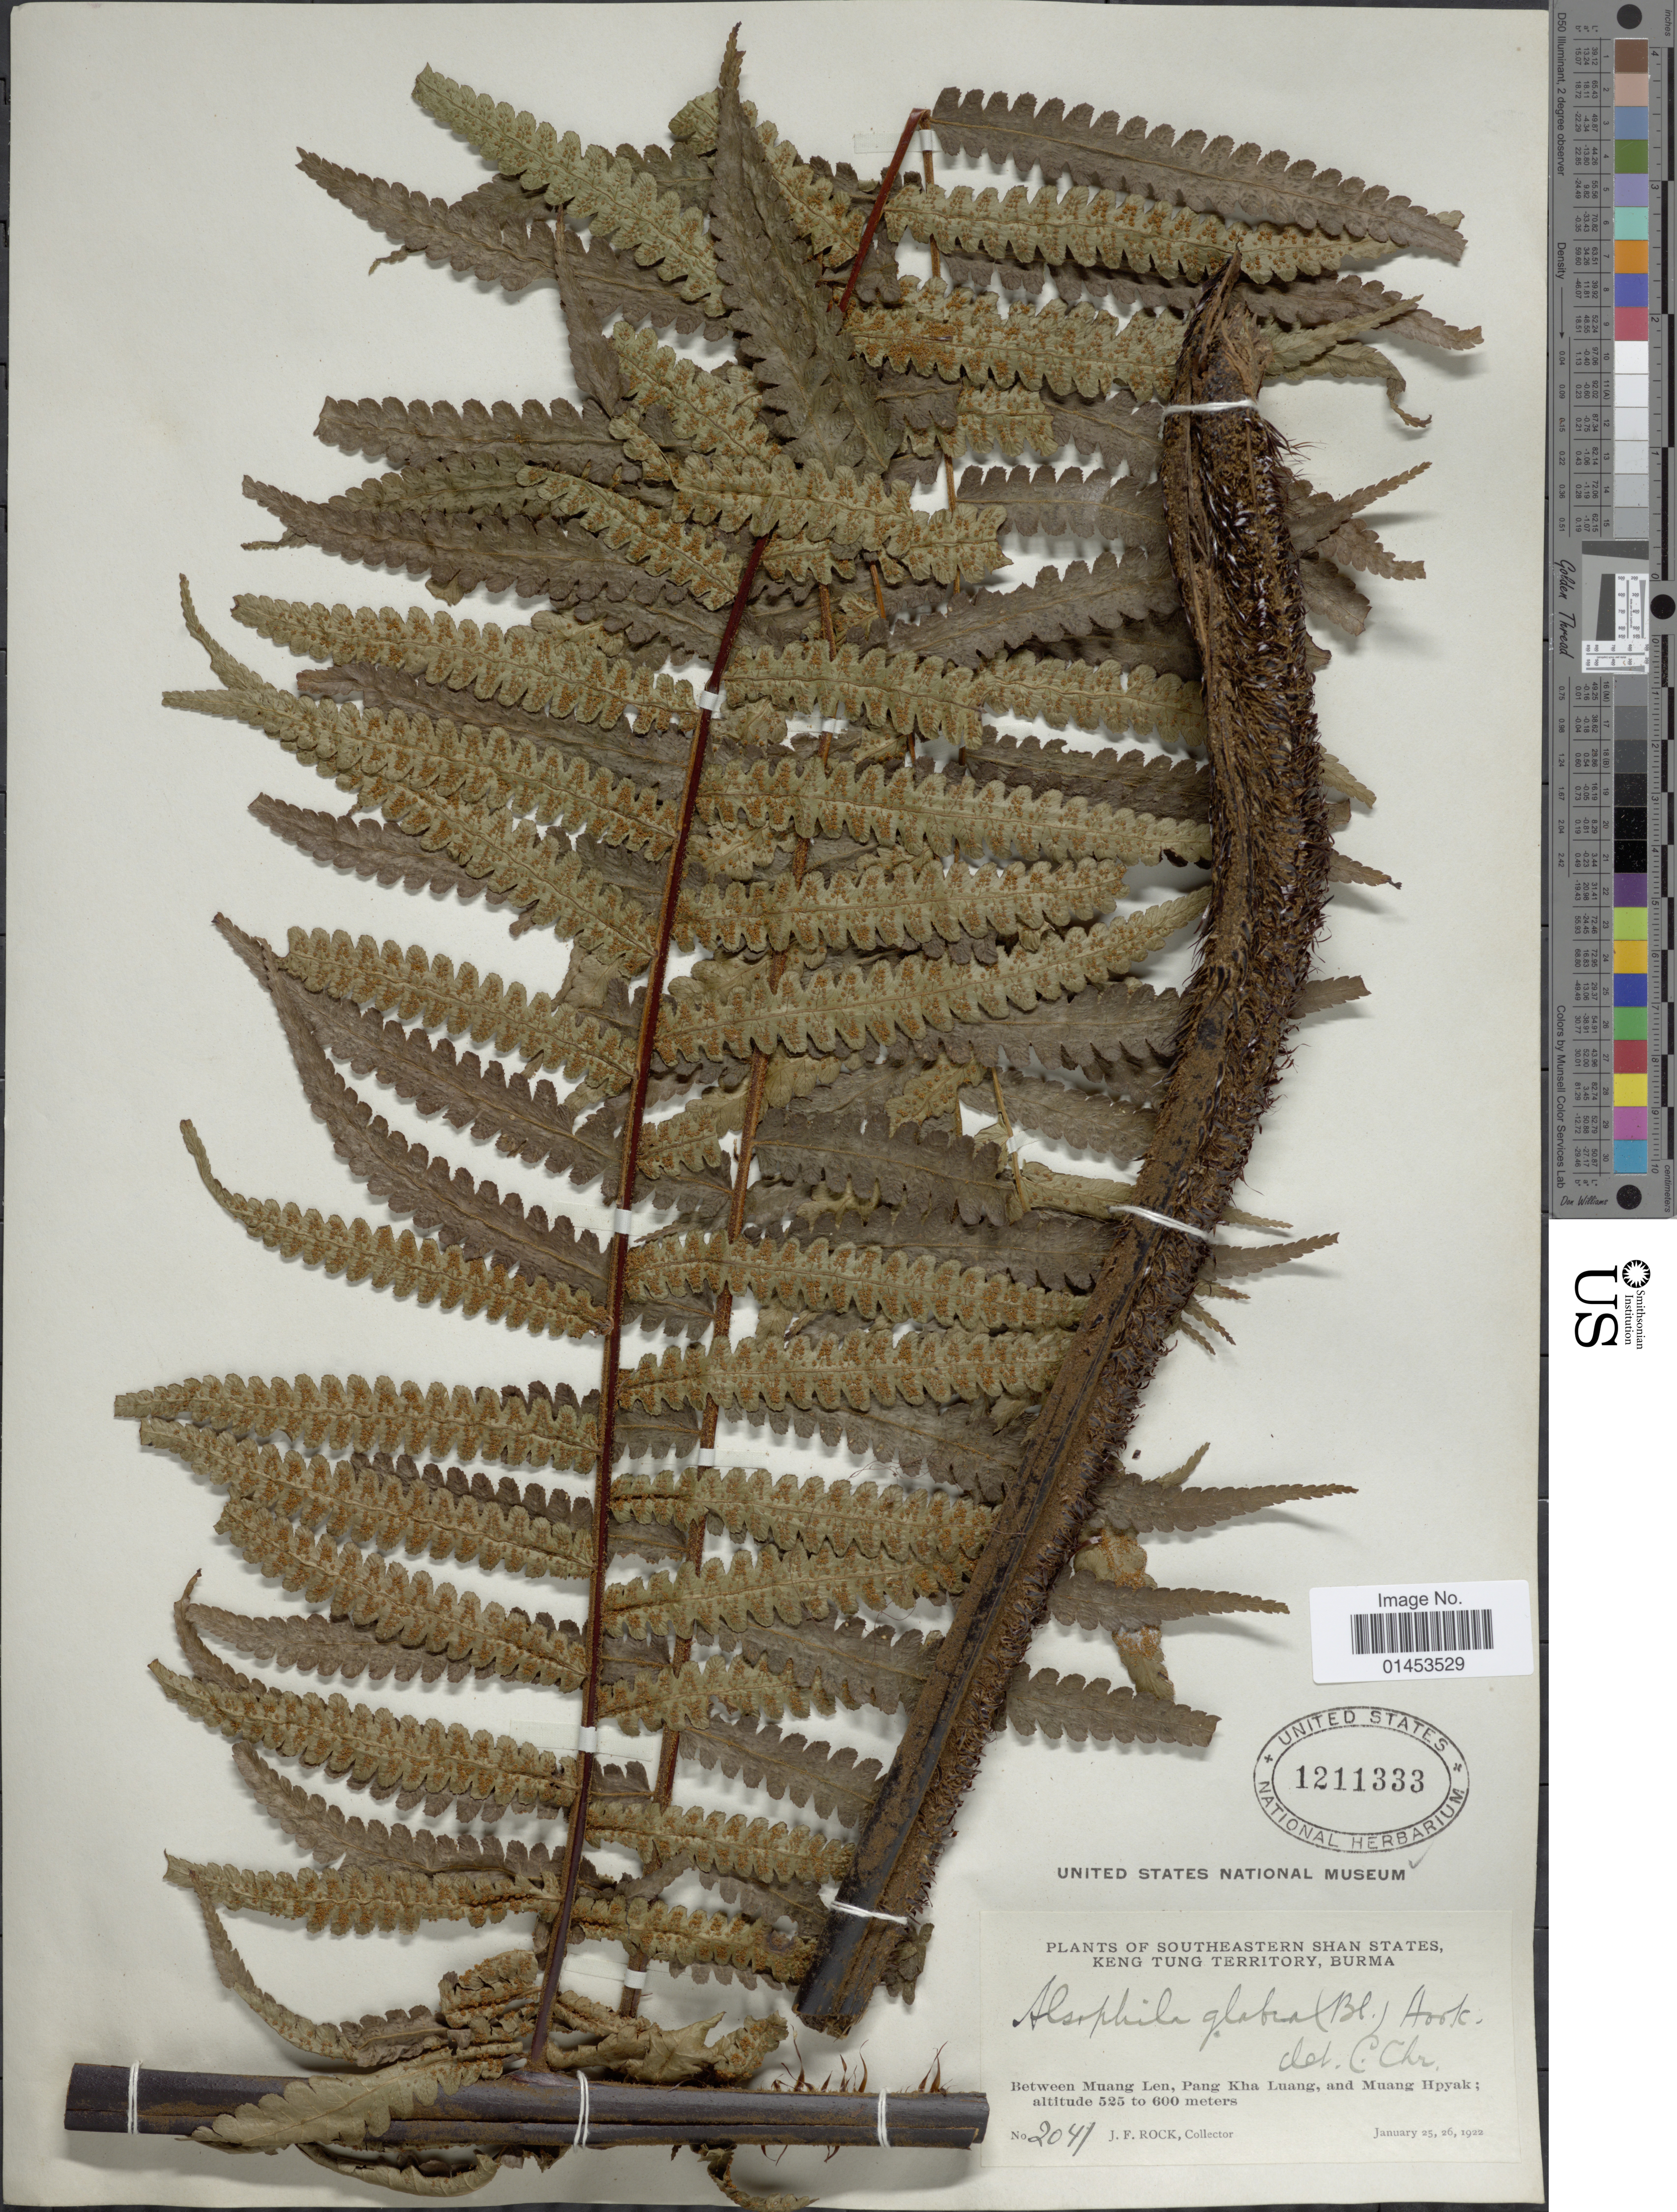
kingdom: Plantae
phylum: Tracheophyta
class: Polypodiopsida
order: Cyatheales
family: Cyatheaceae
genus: Cyathea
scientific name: Cyathea gigantea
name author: (Wall. ex Hook.) Holttum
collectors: J. Rock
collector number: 2041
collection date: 1922-01-25/1922-01-26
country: Myanmar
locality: Southeastern Shan States, Ken Tung Territory, Burma. Between Muang Len, Pang Kha Luang, and Muang Hpyak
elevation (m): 525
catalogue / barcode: US 1211333